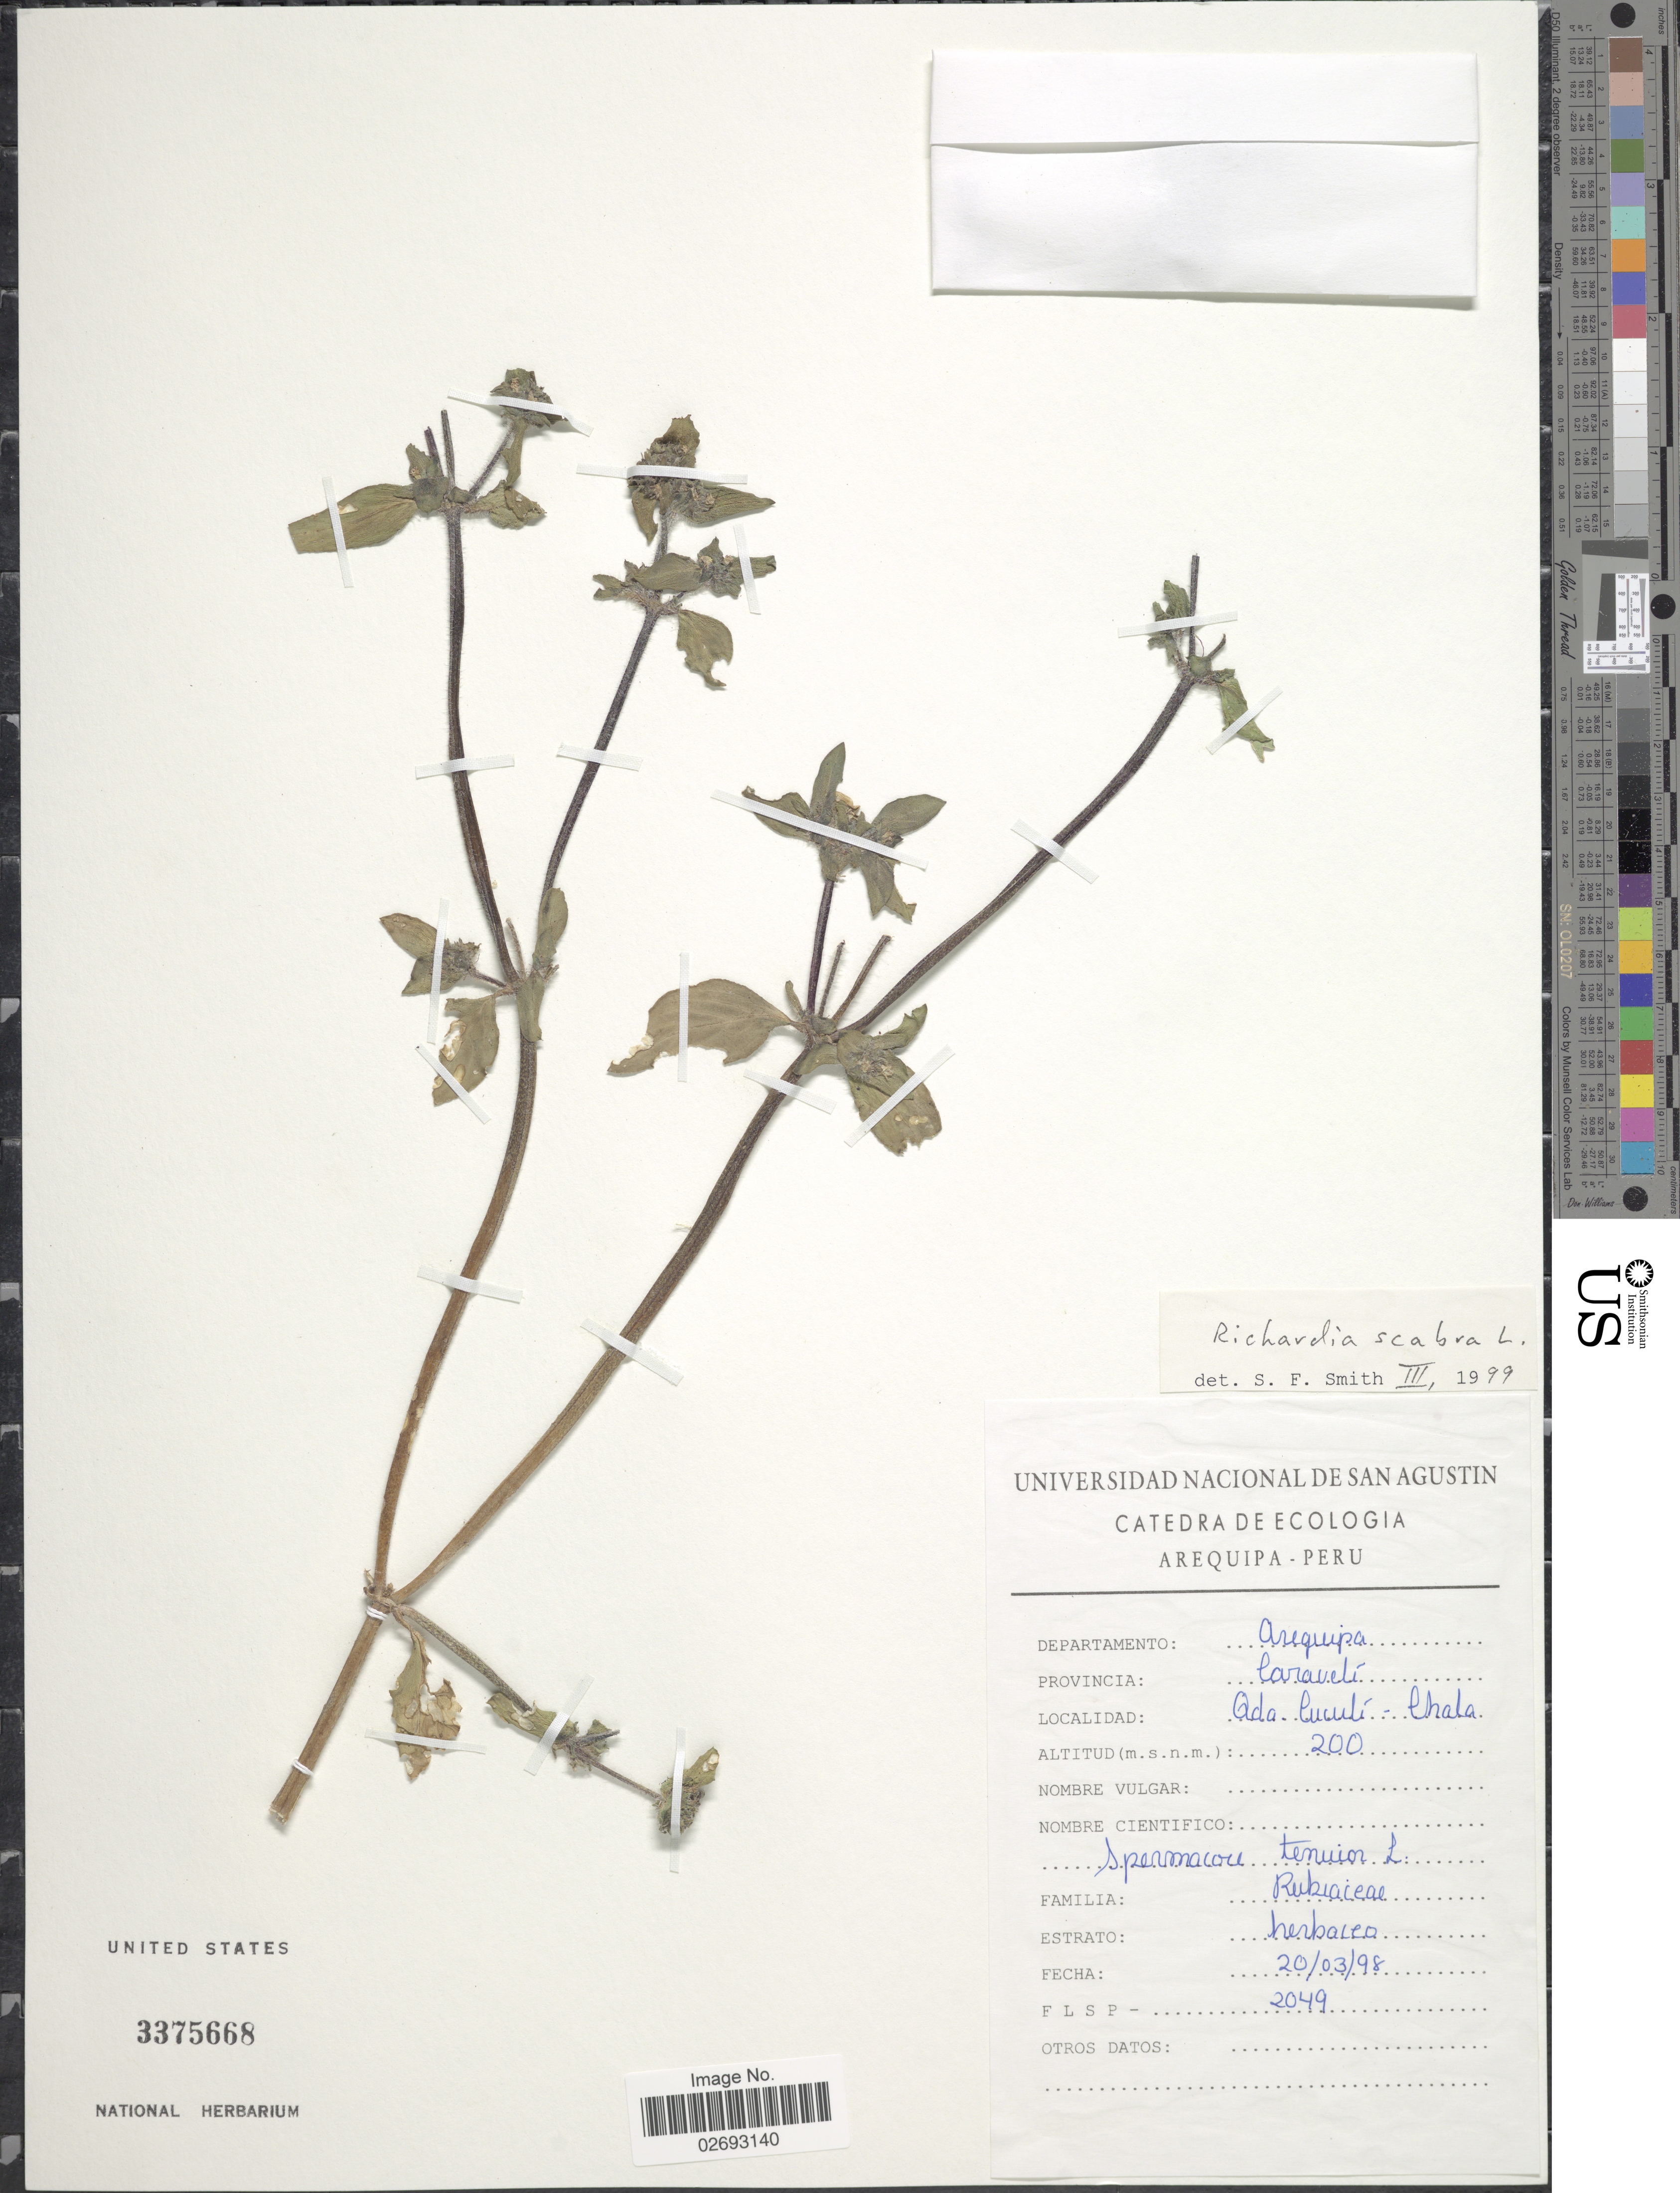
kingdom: Plantae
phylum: Tracheophyta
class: Magnoliopsida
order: Gentianales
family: Rubiaceae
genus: Richardia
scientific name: Richardia scabra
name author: L.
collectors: Universidad Nacional de San Agustin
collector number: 2049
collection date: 1998-03-20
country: Peru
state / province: Arequipa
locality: Provincia Caravelí, Qda. Cuculí - Chala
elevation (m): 200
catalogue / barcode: US 3375668